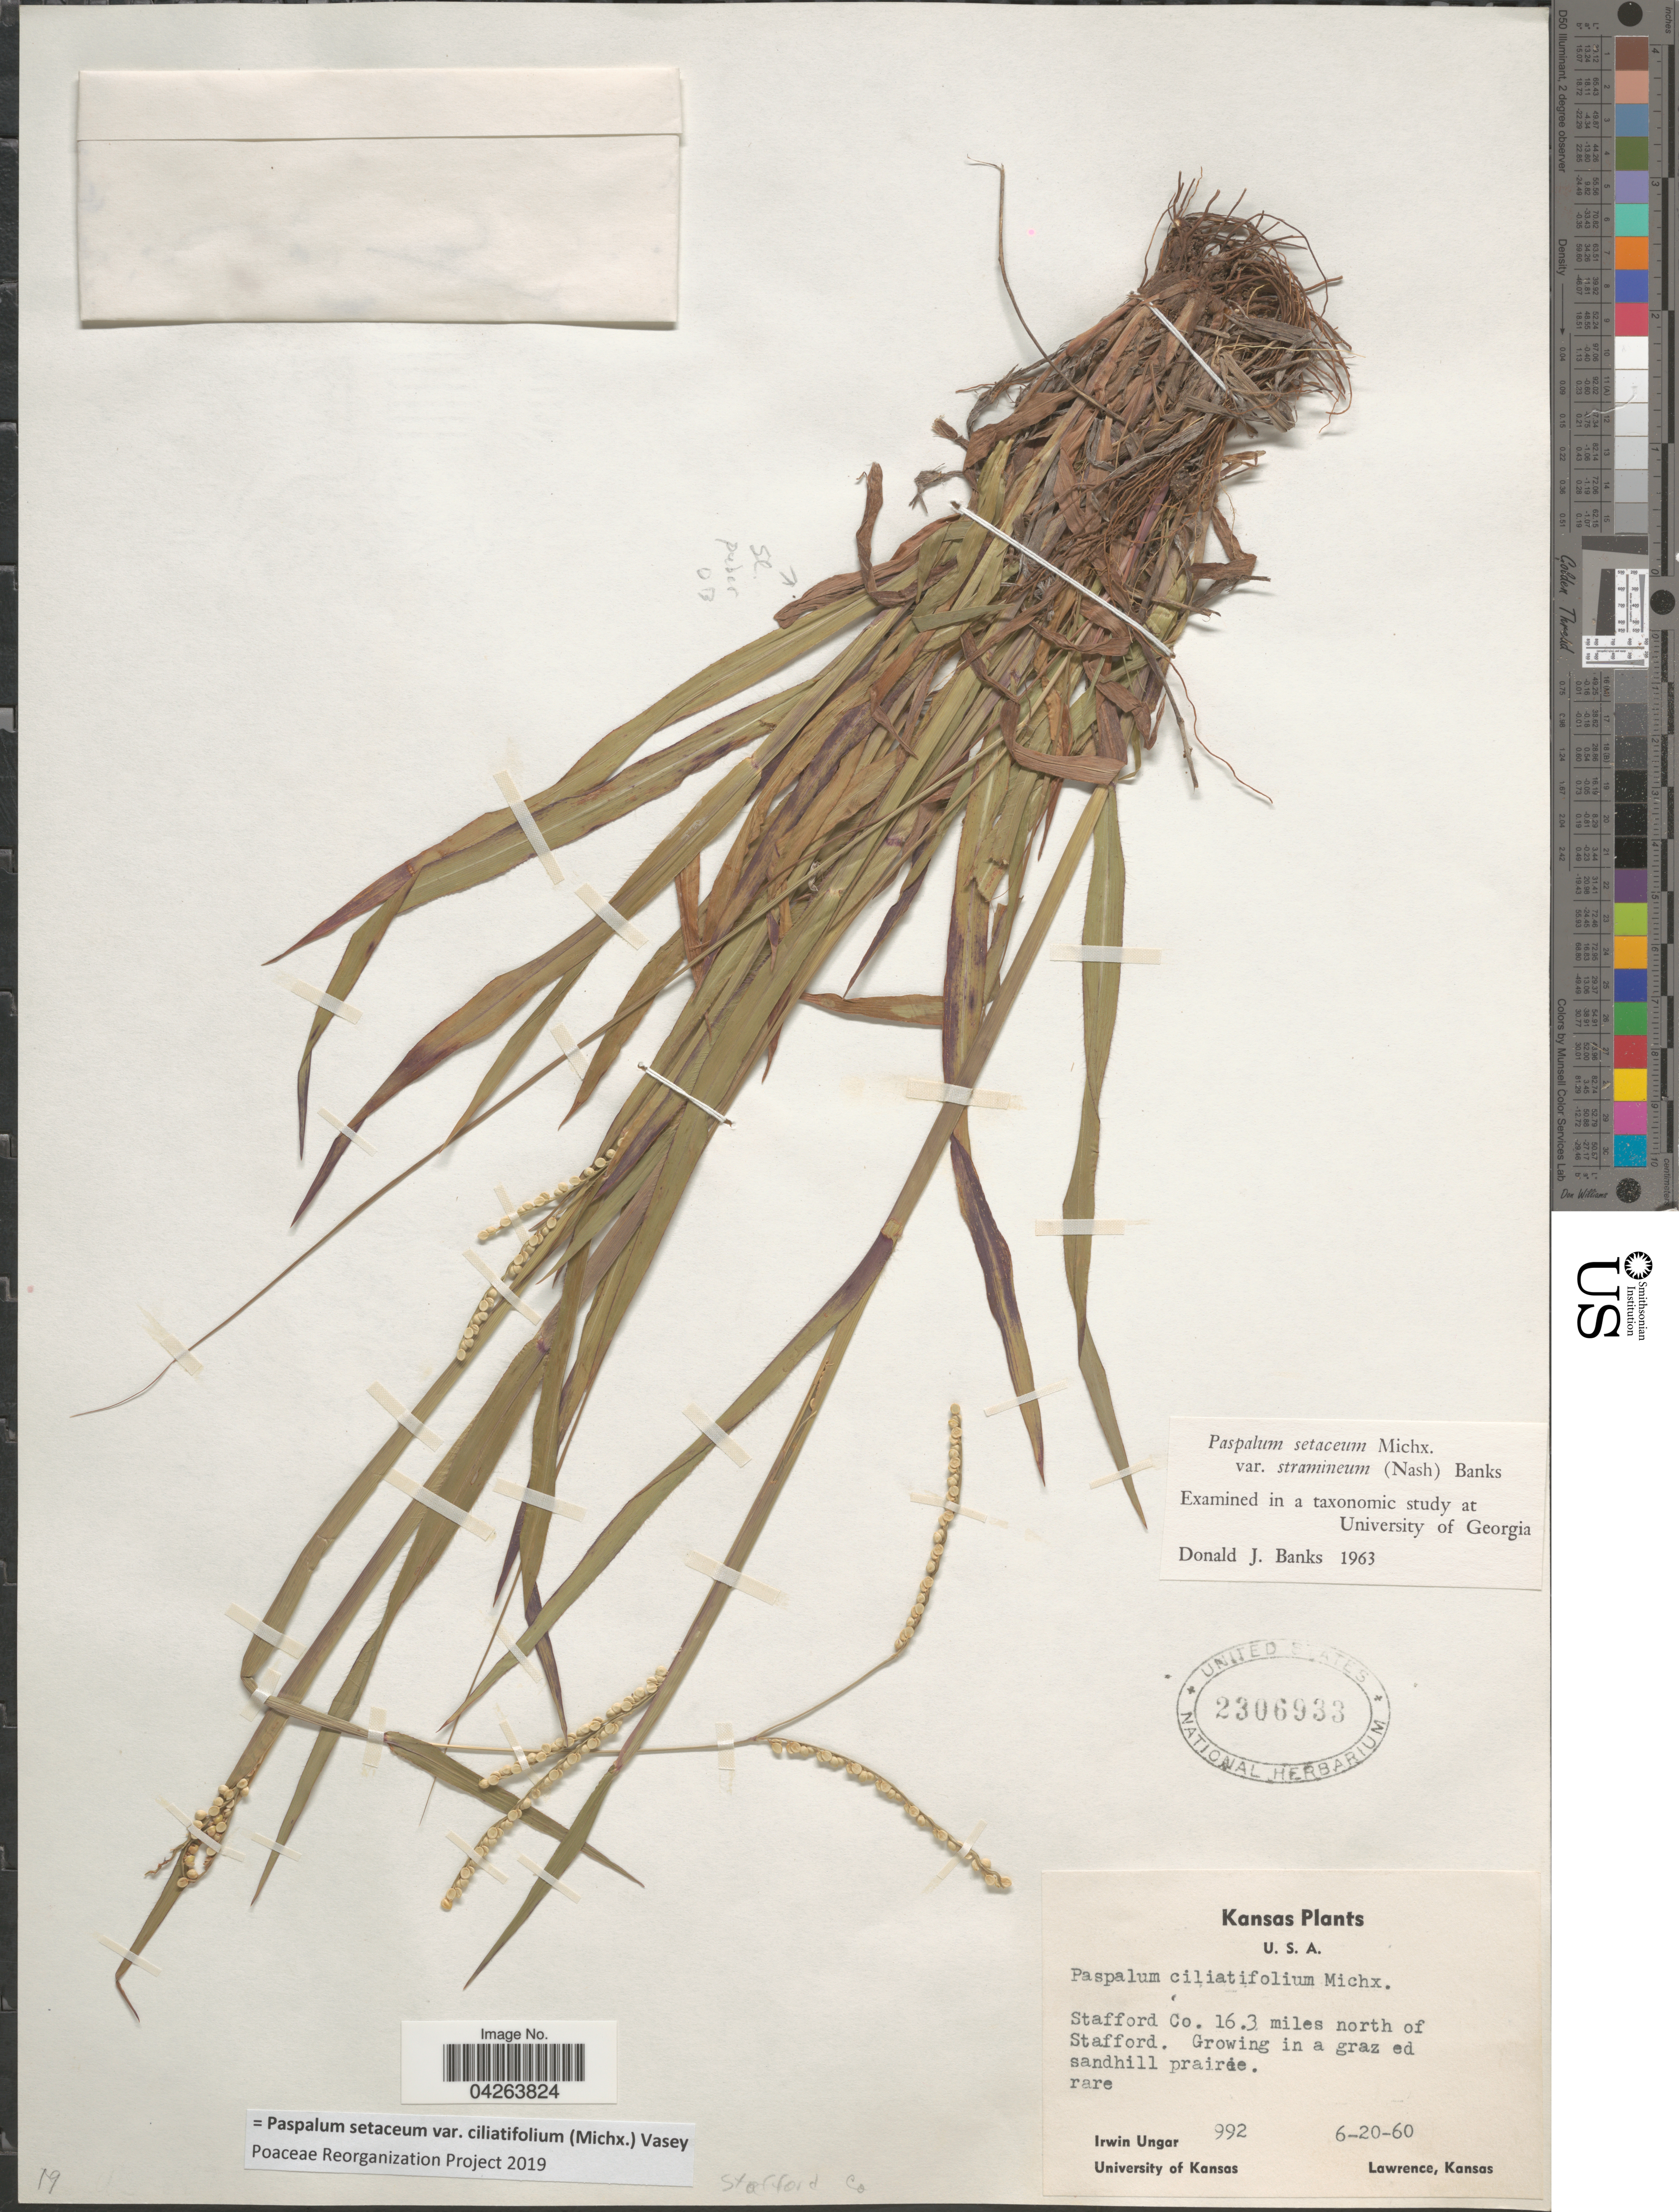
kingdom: Plantae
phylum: Tracheophyta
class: Liliopsida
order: Poales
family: Poaceae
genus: Paspalum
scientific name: Paspalum setaceum var. ciliatifolium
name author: (Michx.) Vasey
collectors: I. Ungar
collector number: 992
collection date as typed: Transcribed d/m/y: 20/6/60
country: United States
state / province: Kansas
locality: Stafford Co. 16.3 miles north of Stafford.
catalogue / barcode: US 2306933